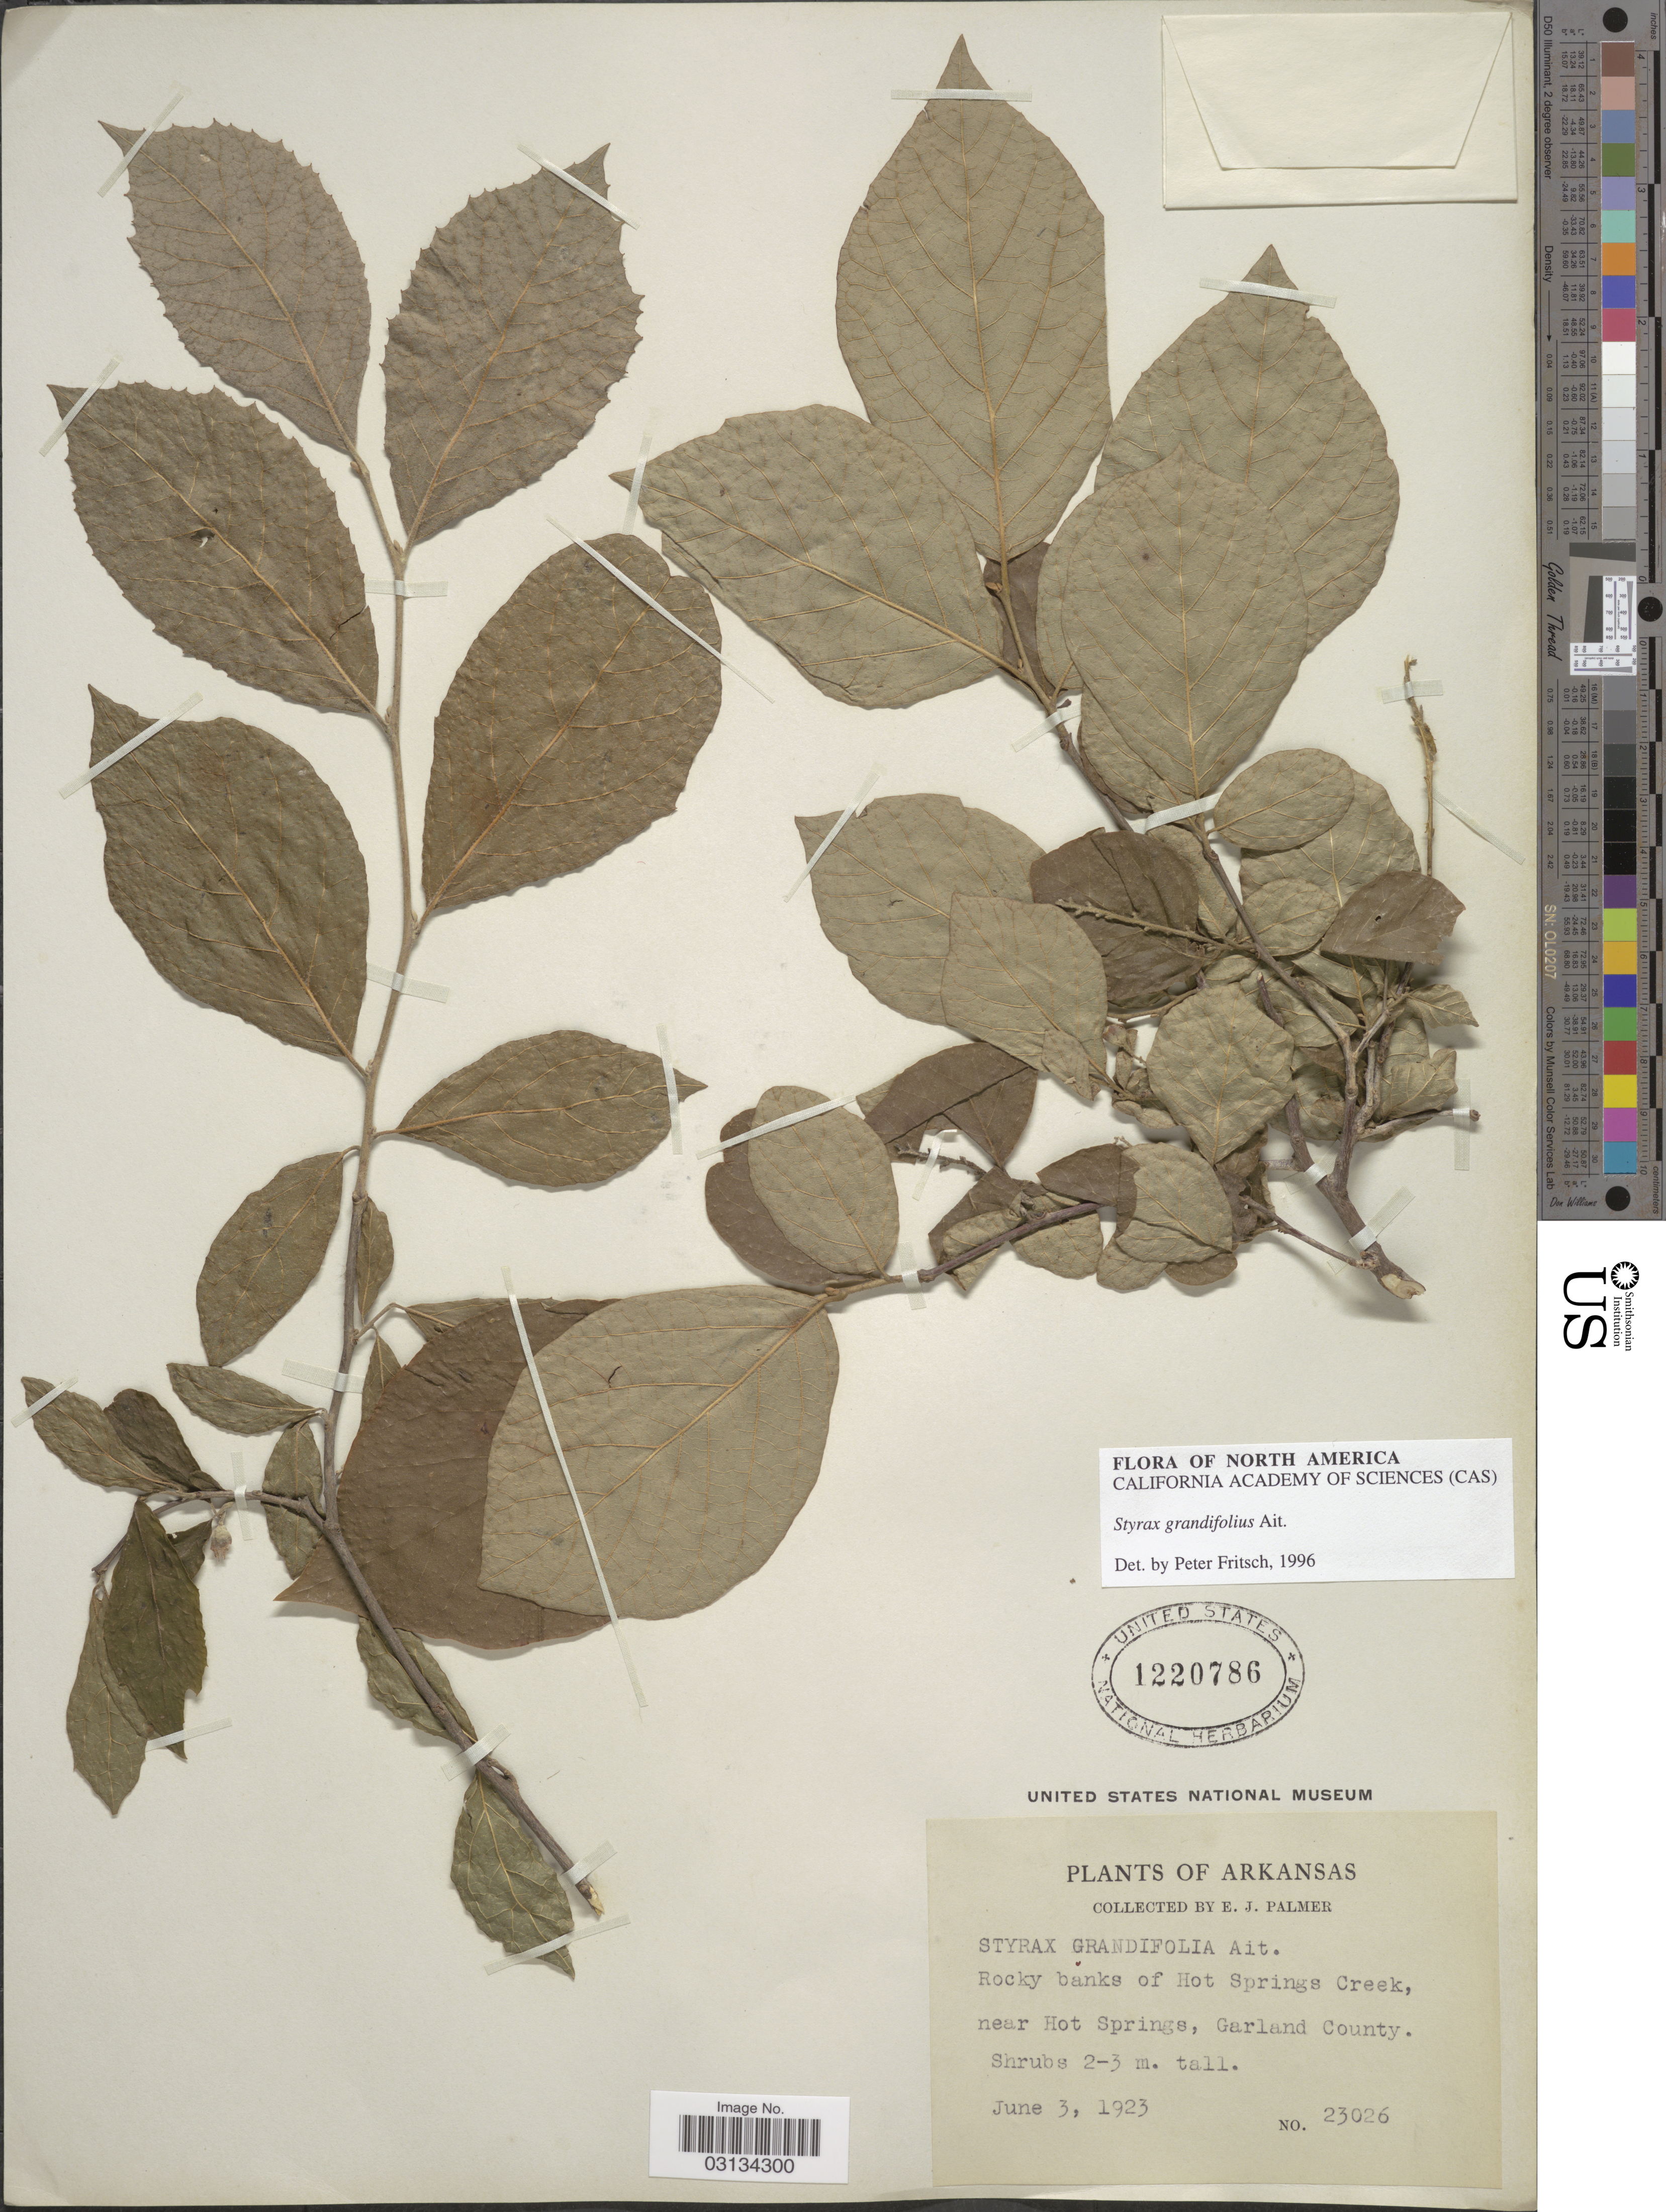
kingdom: Plantae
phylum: Tracheophyta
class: Magnoliopsida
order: Ericales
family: Styracaceae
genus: Styrax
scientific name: Styrax grandifolius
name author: Aiton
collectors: E. J. Palmer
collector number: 23026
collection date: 1923-06-03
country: United States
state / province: Arkansas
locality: Rocky banks of Hot Springs Creek, near Hot Springs, Garland County.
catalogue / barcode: US 1220786